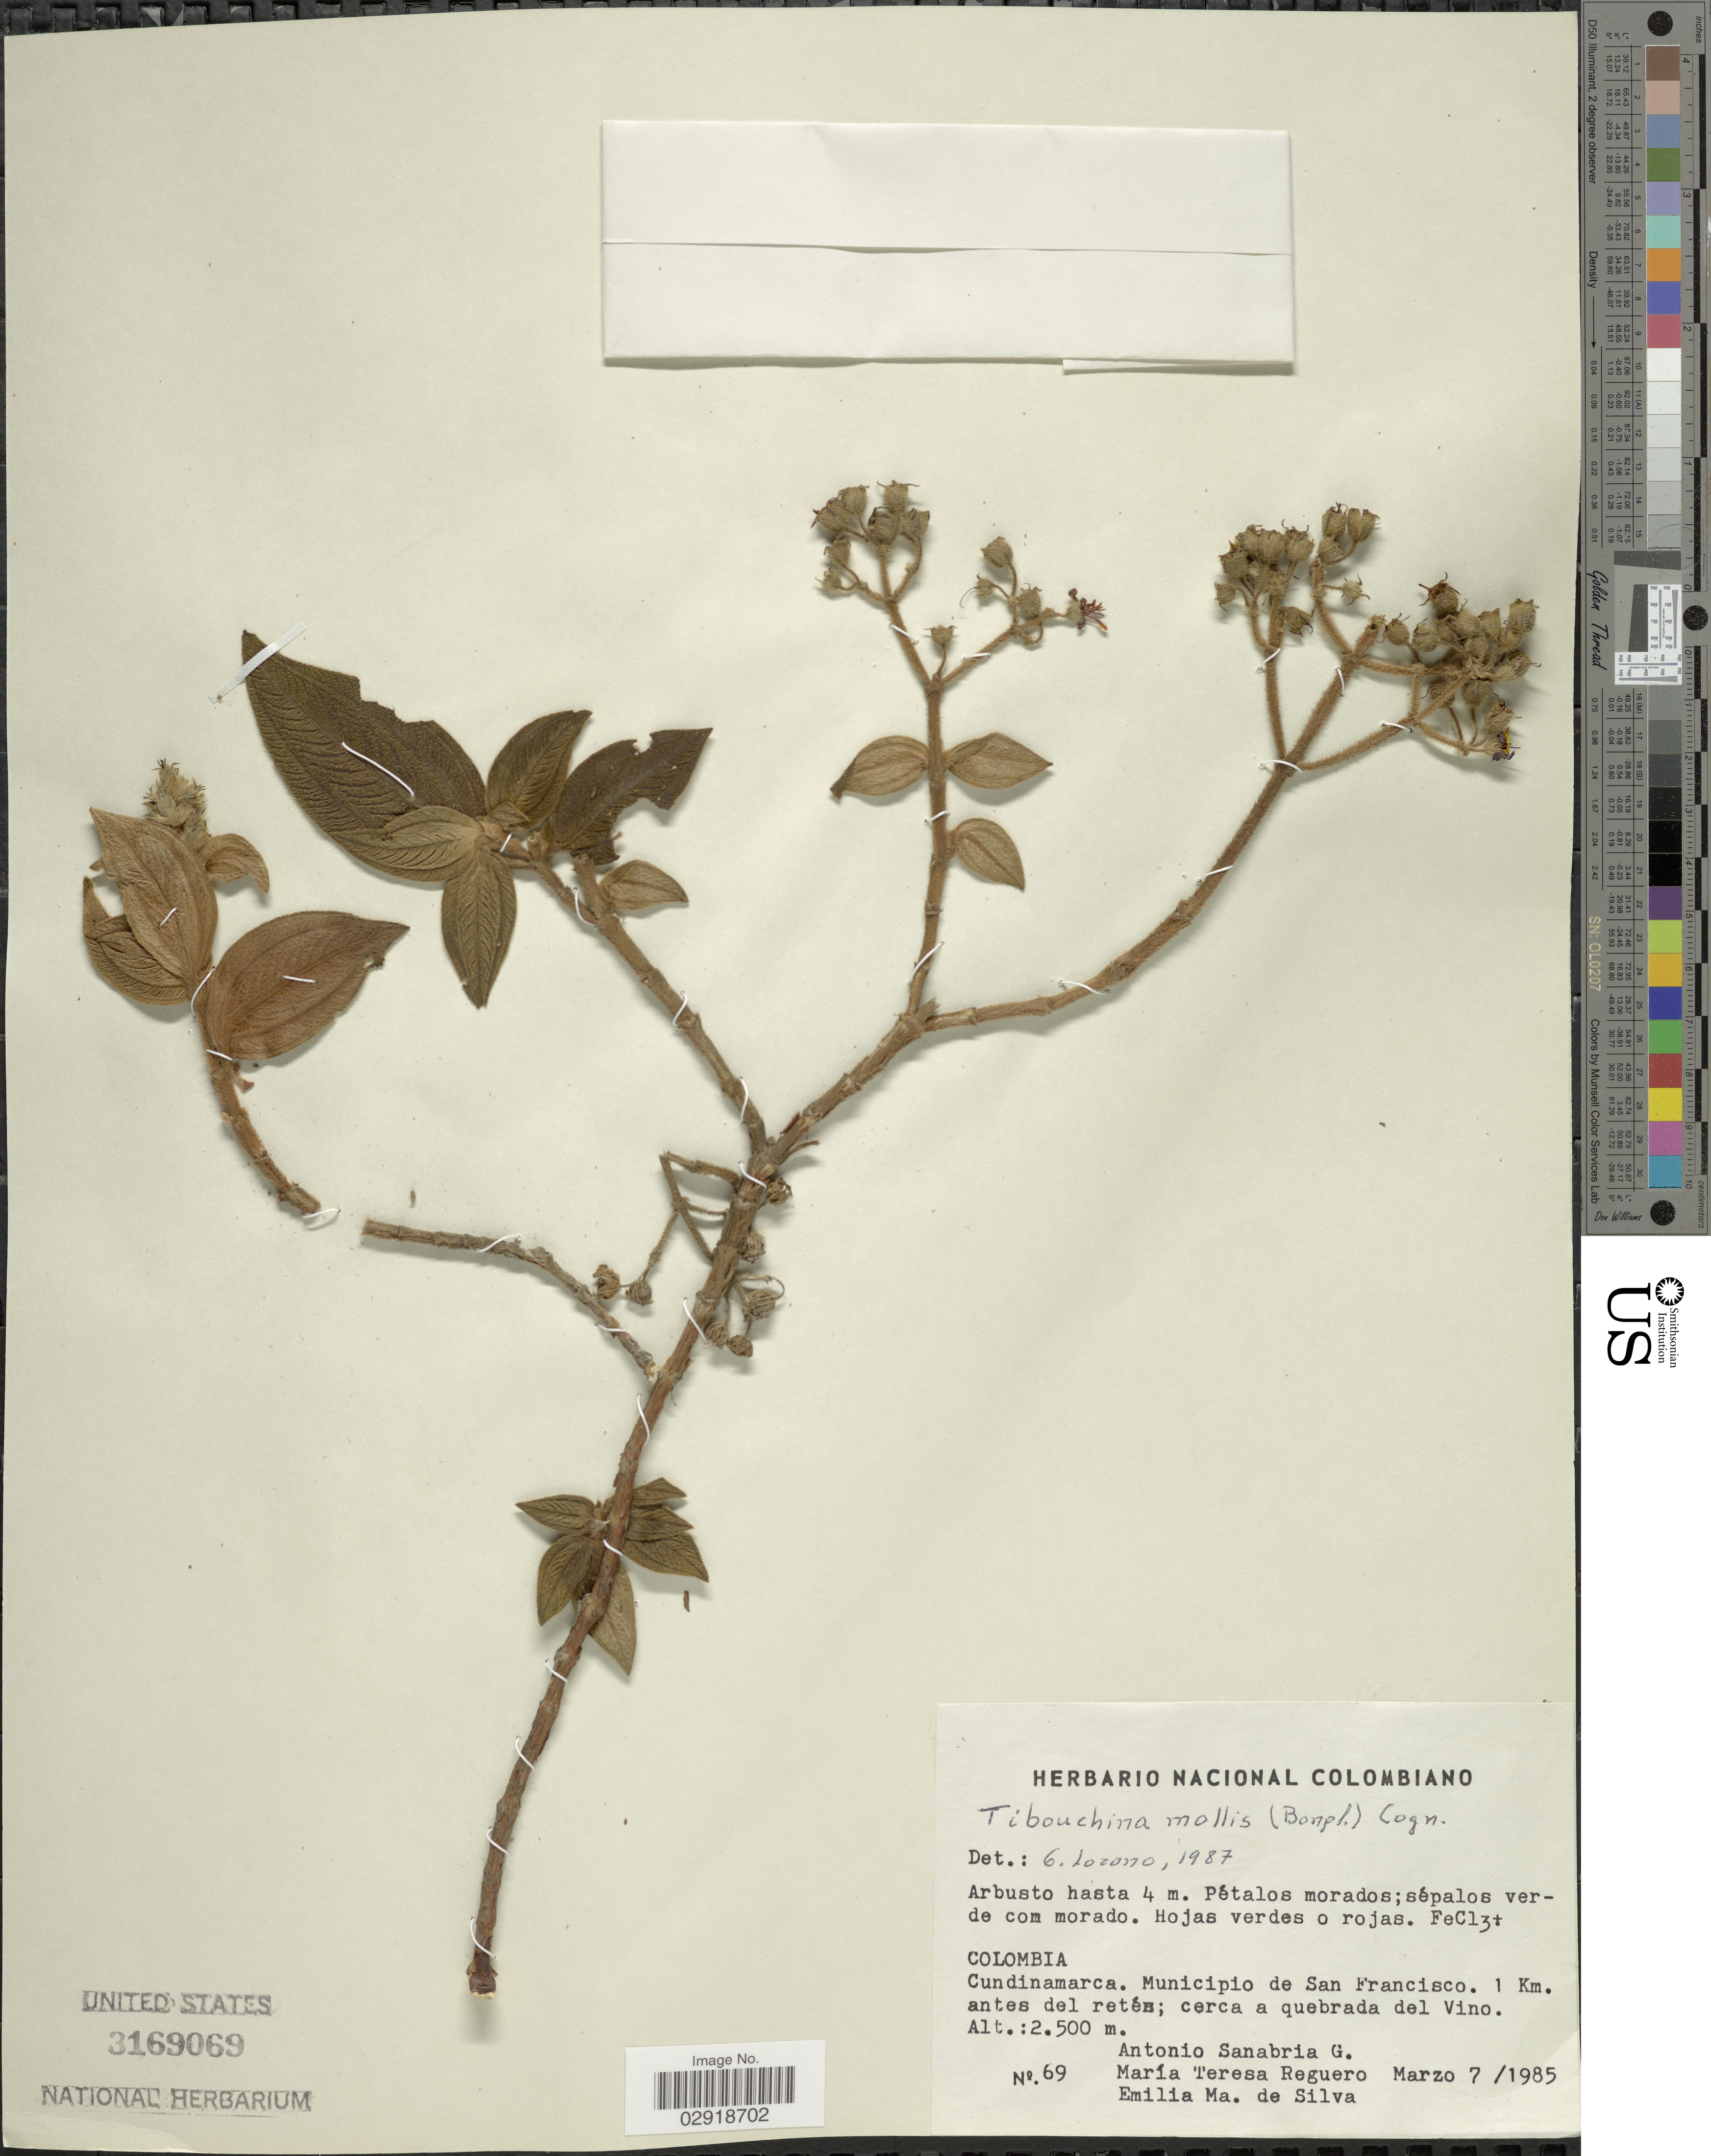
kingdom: Plantae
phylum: Tracheophyta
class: Magnoliopsida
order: Myrtales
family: Melastomataceae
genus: Chaetogastra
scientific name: Chaetogastra mollis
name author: (Bonpl.) DC.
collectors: A. Sanabria G., M. Reguero & E. Ma. De Silva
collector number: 69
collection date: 1985-03-07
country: Colombia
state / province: Cundinamarca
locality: Municipio de San Francisco. 1 Km. antes del retés; cerca a quebrada del Vino.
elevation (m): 2500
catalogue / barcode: US 3169069